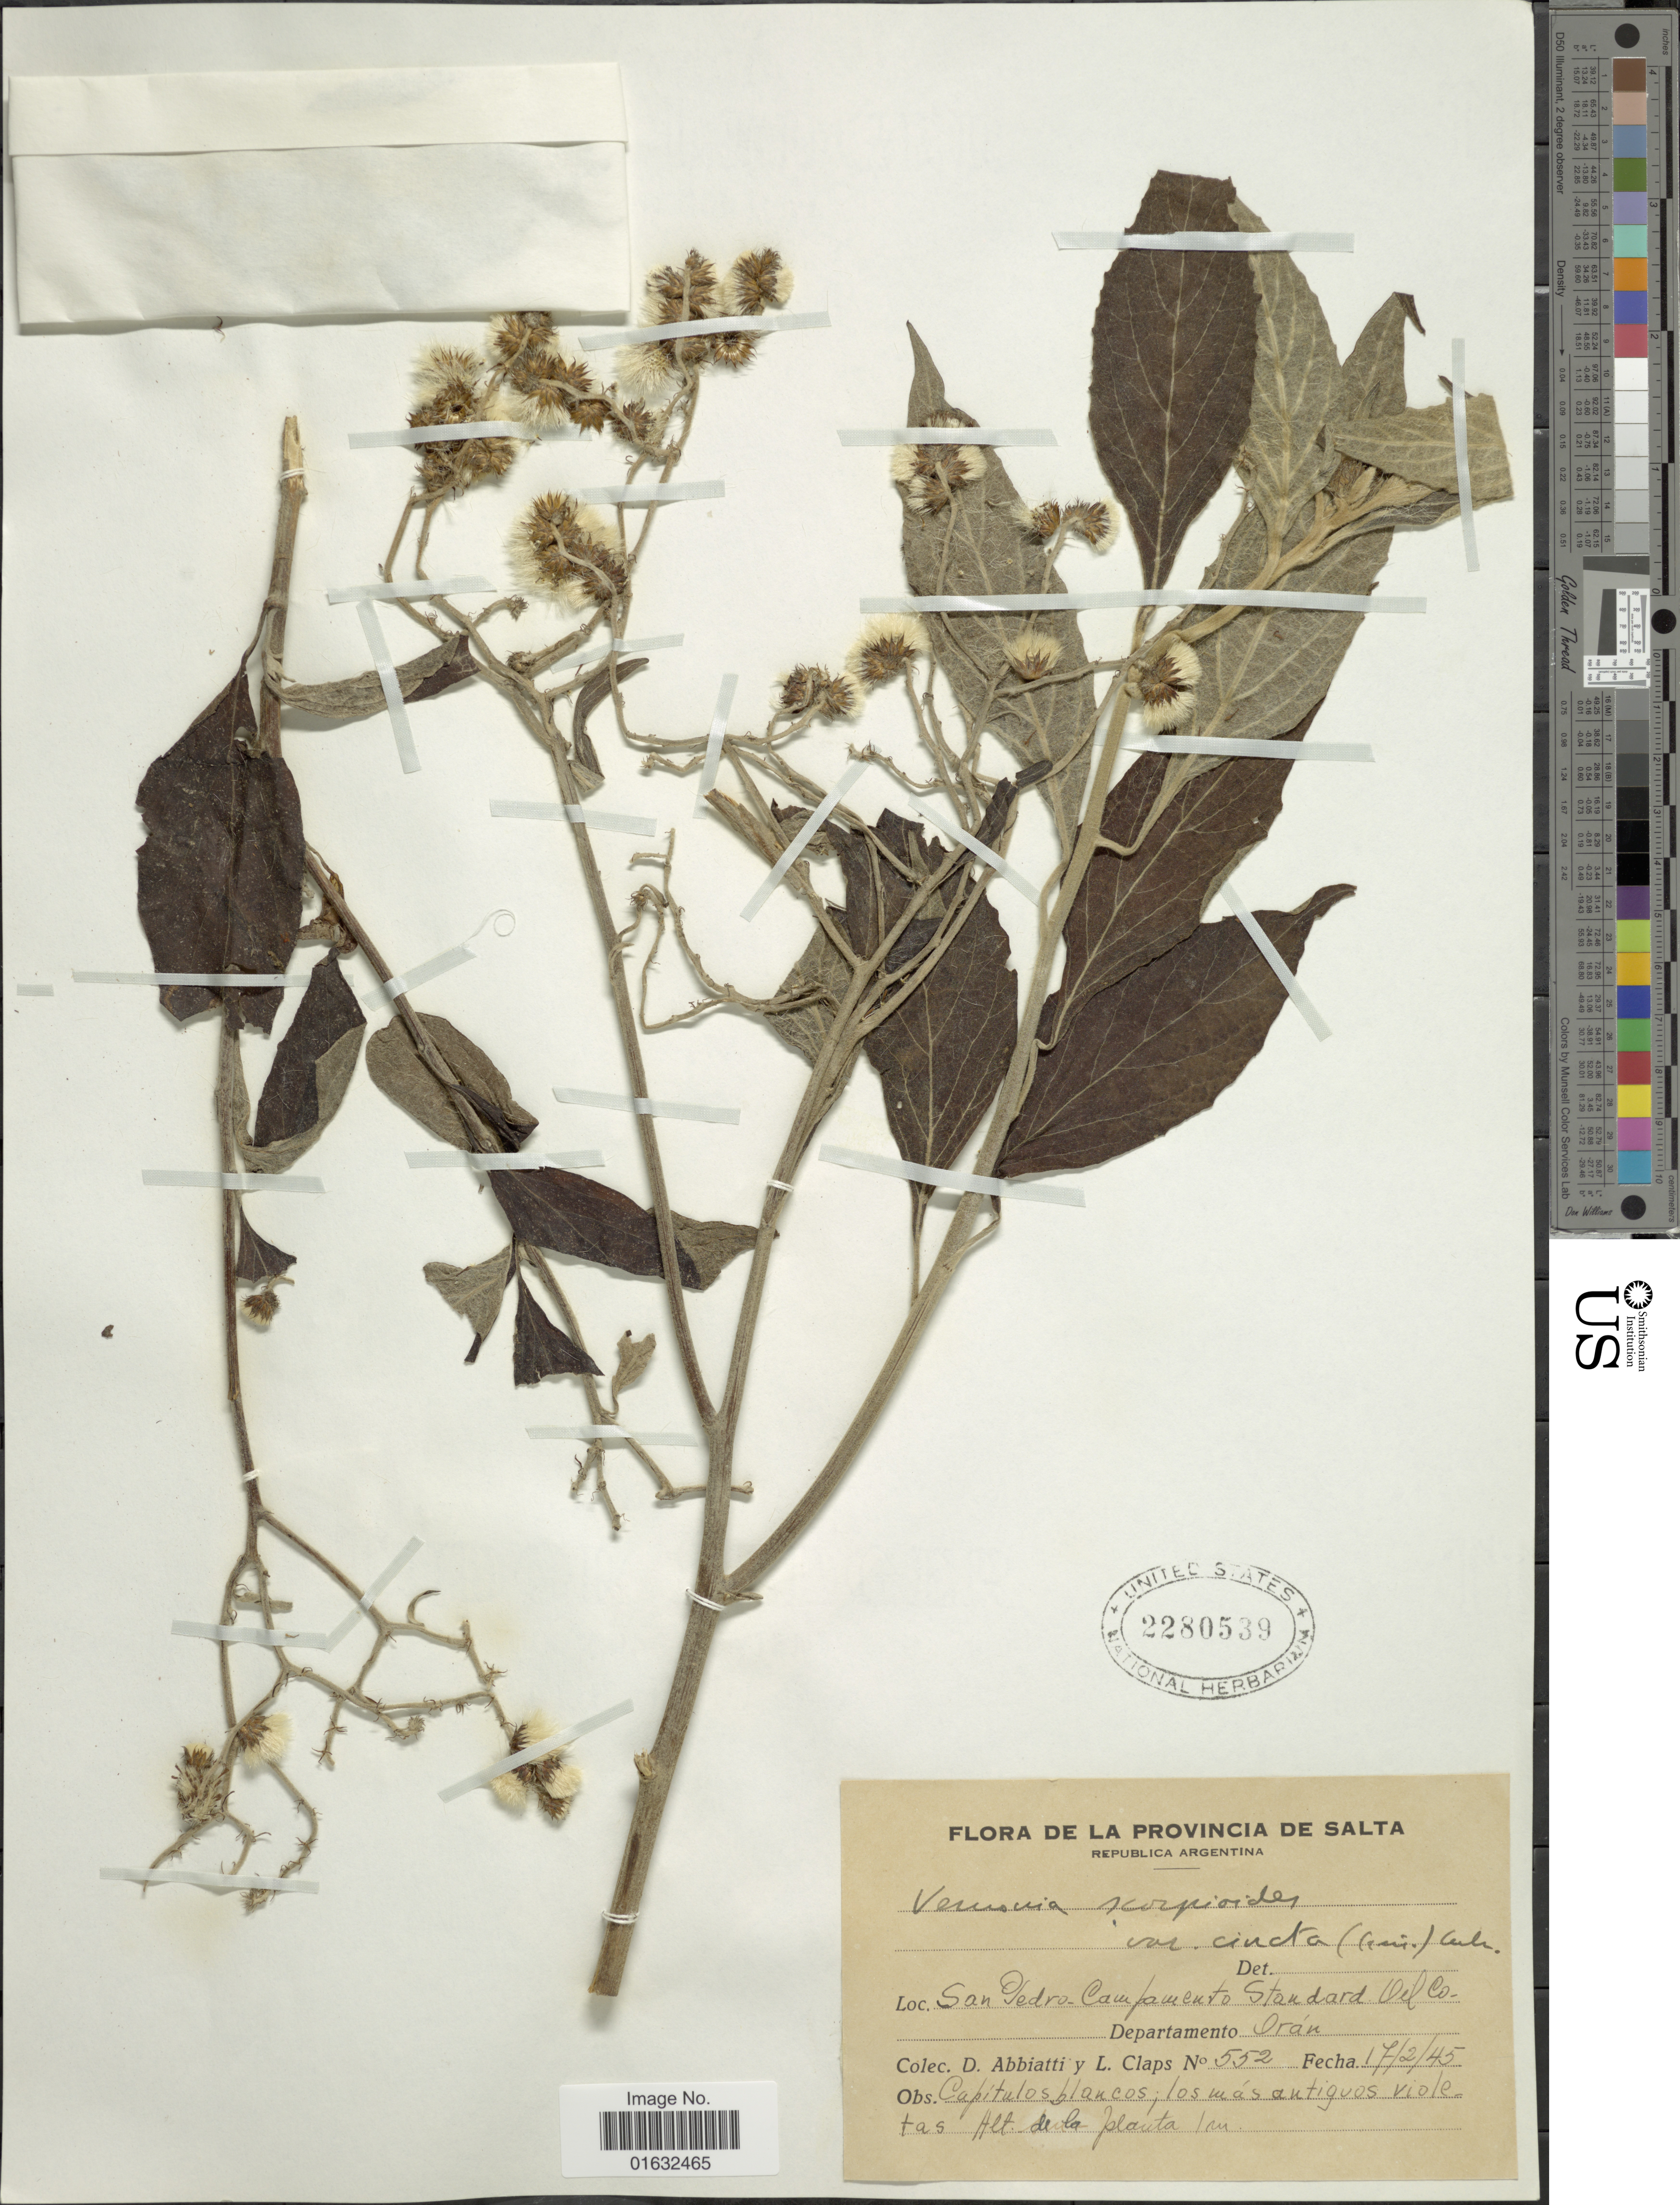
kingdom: Plantae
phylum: Tracheophyta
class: Magnoliopsida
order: Asterales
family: Asteraceae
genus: Cyrtocymura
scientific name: Cyrtocymura cincta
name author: (Griseb.) H. Rob.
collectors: D. Abbiatti & L. Claps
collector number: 552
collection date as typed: Transcribed d/m/y: 17/2/45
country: Argentina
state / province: Salta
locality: La Provincia de Salta, San Pedro - Campamento Standard Oil Co, Departamento Orán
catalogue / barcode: US 2280539